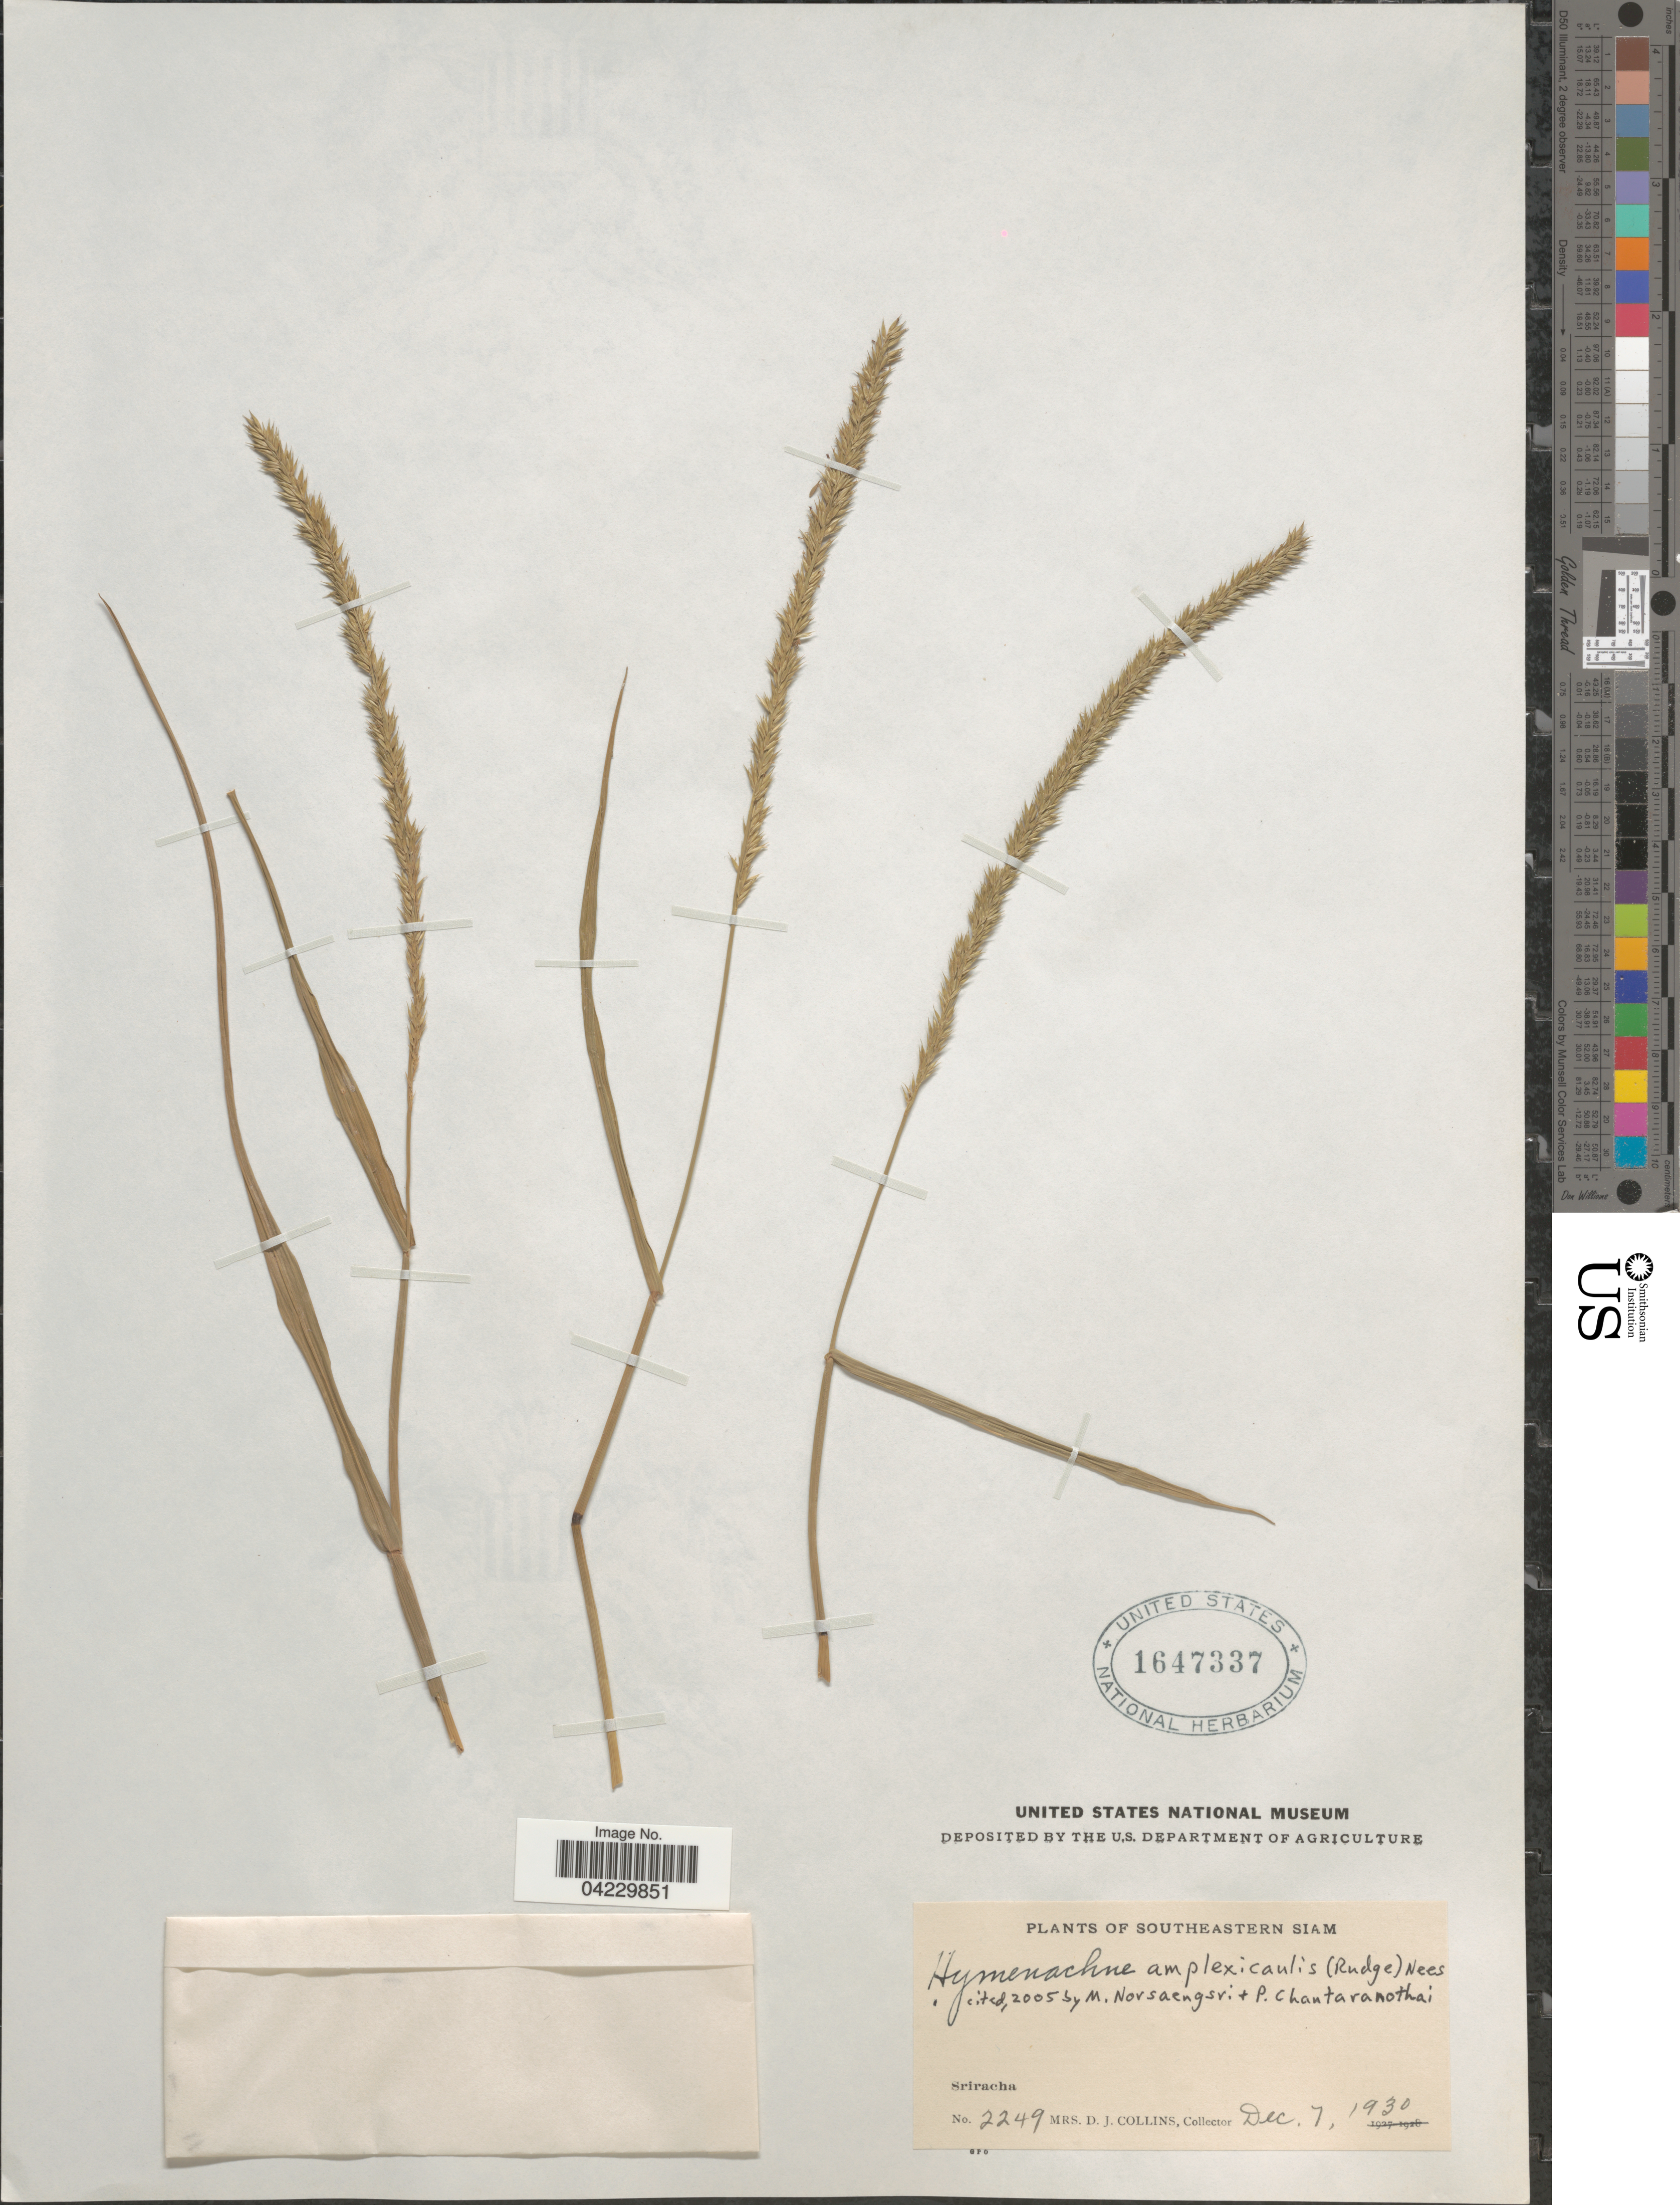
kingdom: Plantae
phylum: Tracheophyta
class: Liliopsida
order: Poales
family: Poaceae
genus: Hymenachne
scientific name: Hymenachne amplexicaulis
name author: (Rudge) Nees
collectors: Mrs. D. J. Collins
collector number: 2249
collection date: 1930-12-07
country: Thailand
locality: Southeastern Siam. Sriracha.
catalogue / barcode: US 1647337